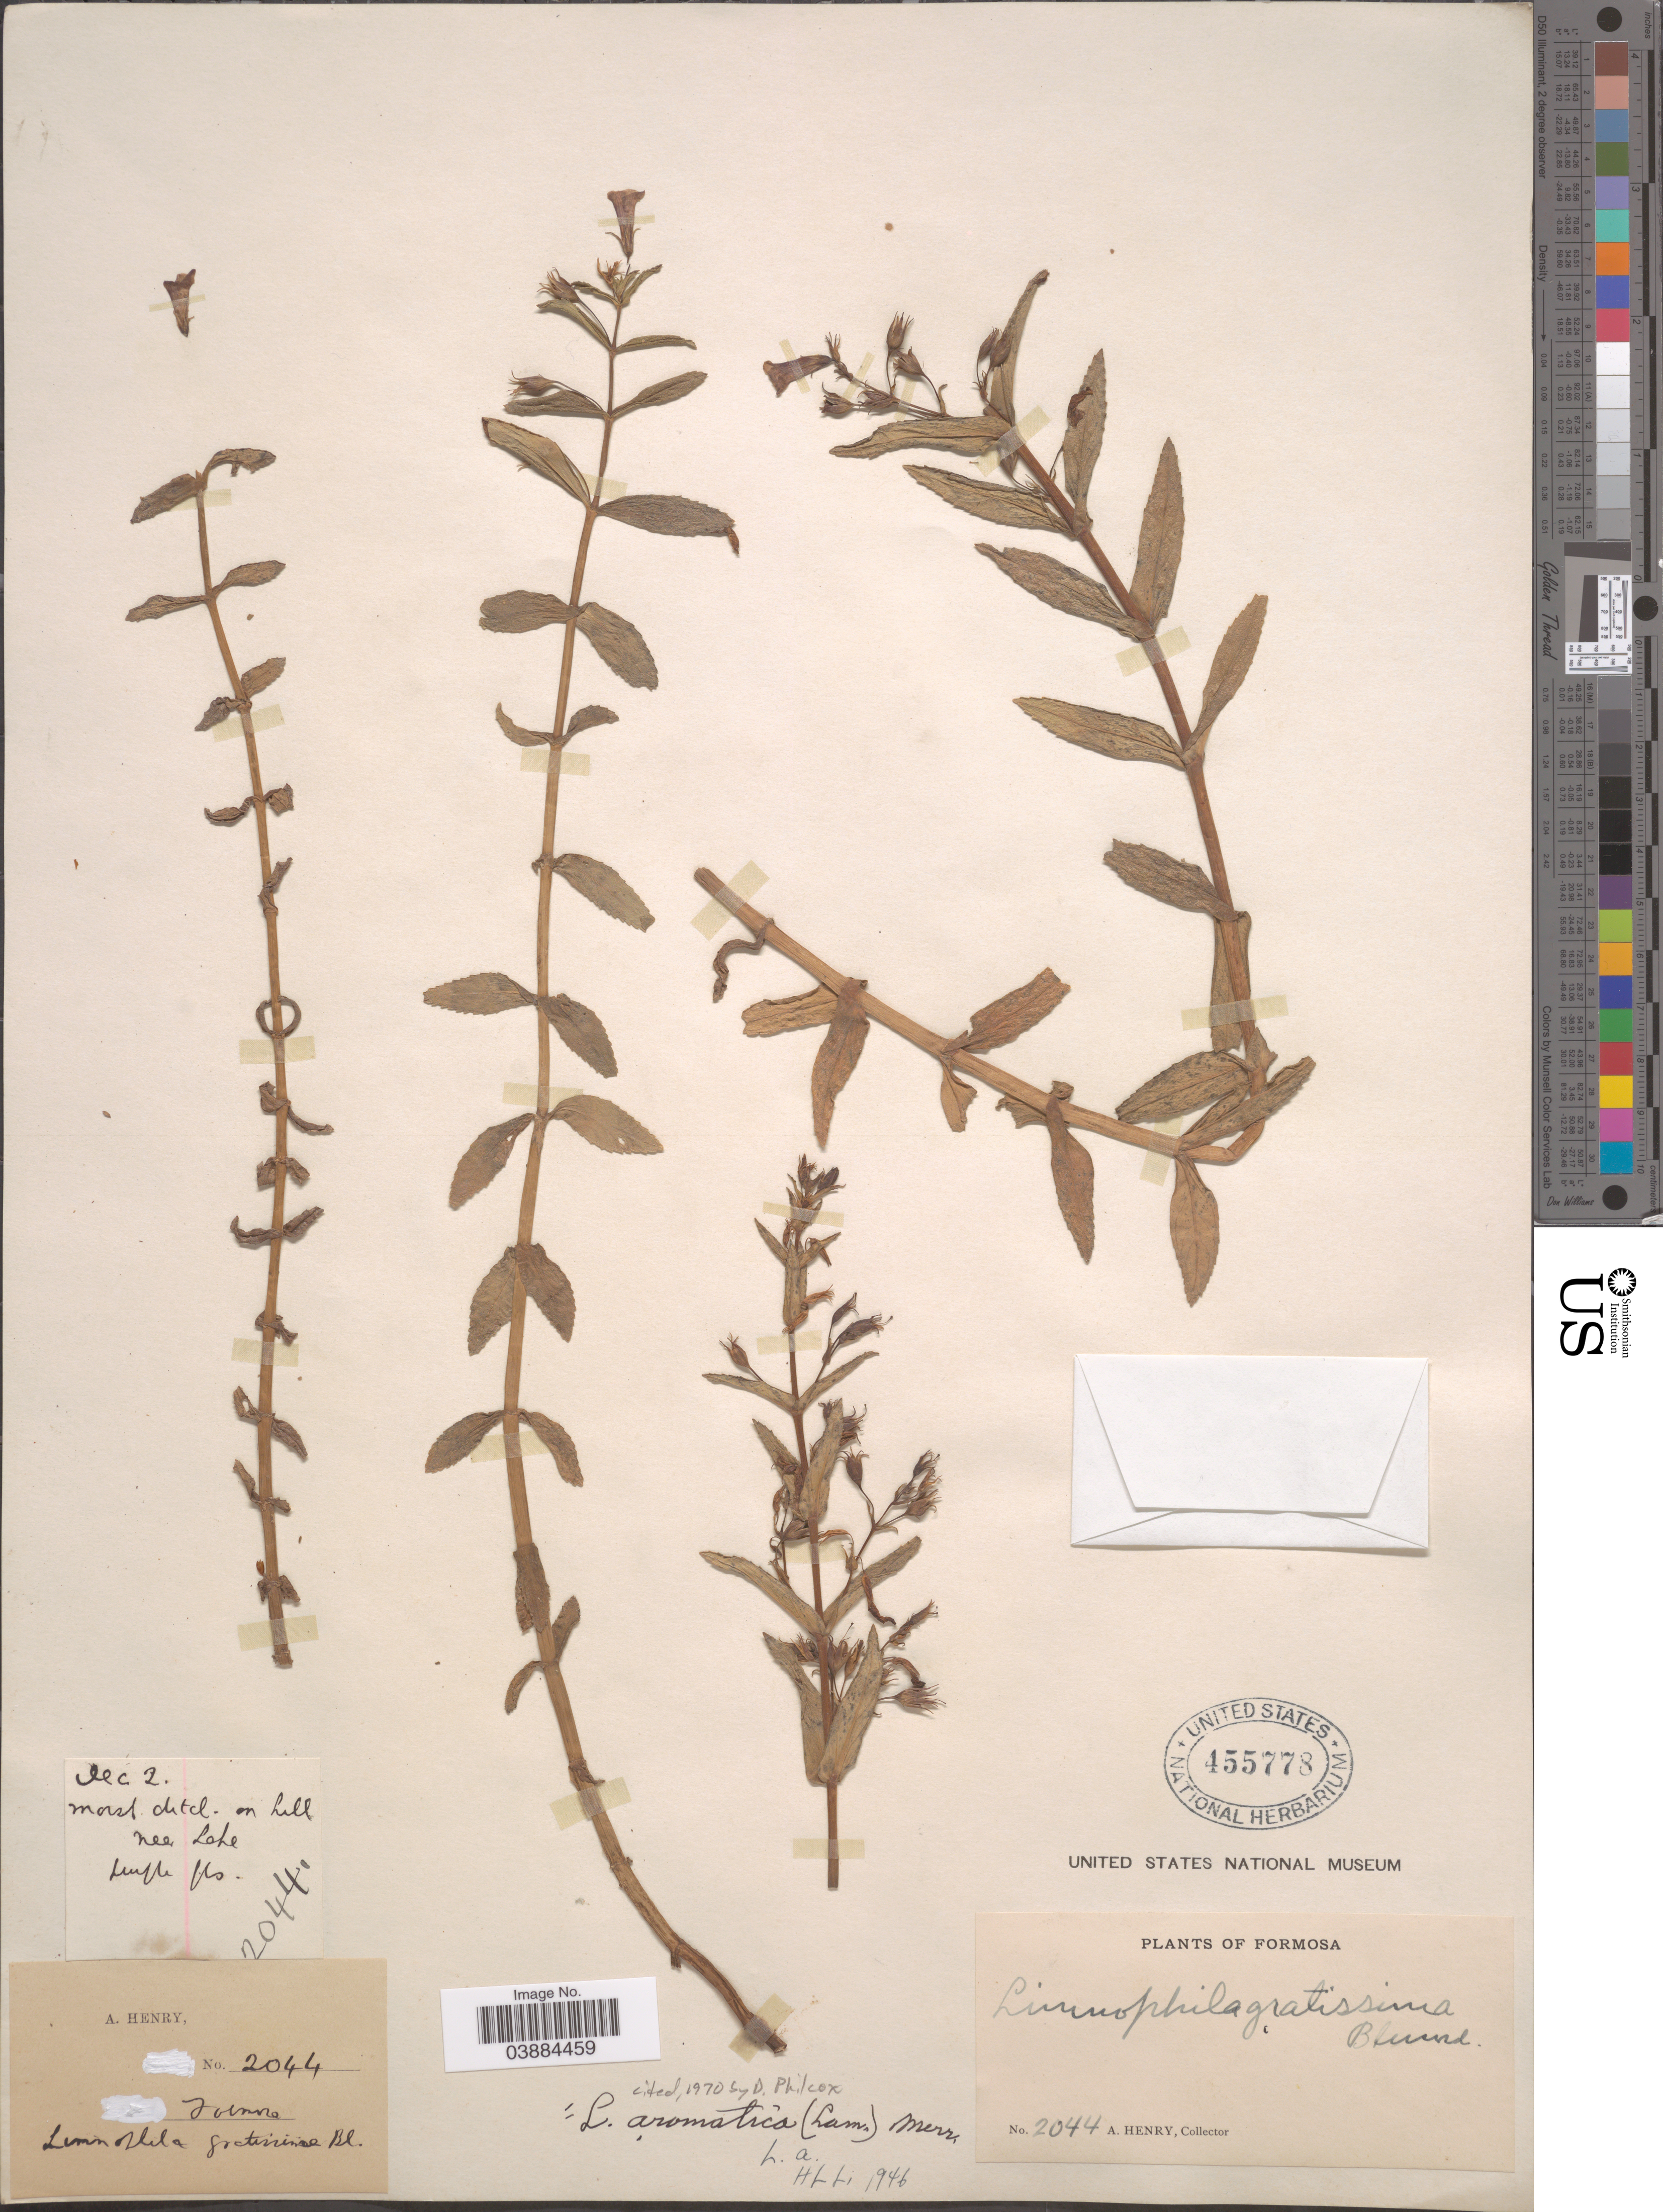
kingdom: Plantae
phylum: Tracheophyta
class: Magnoliopsida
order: Lamiales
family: Plantaginaceae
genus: Limnophila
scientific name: Limnophila aromatica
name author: (Lam.) Merr.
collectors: A. Henry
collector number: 2044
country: Taiwan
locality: Formosa.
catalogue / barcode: US 455778